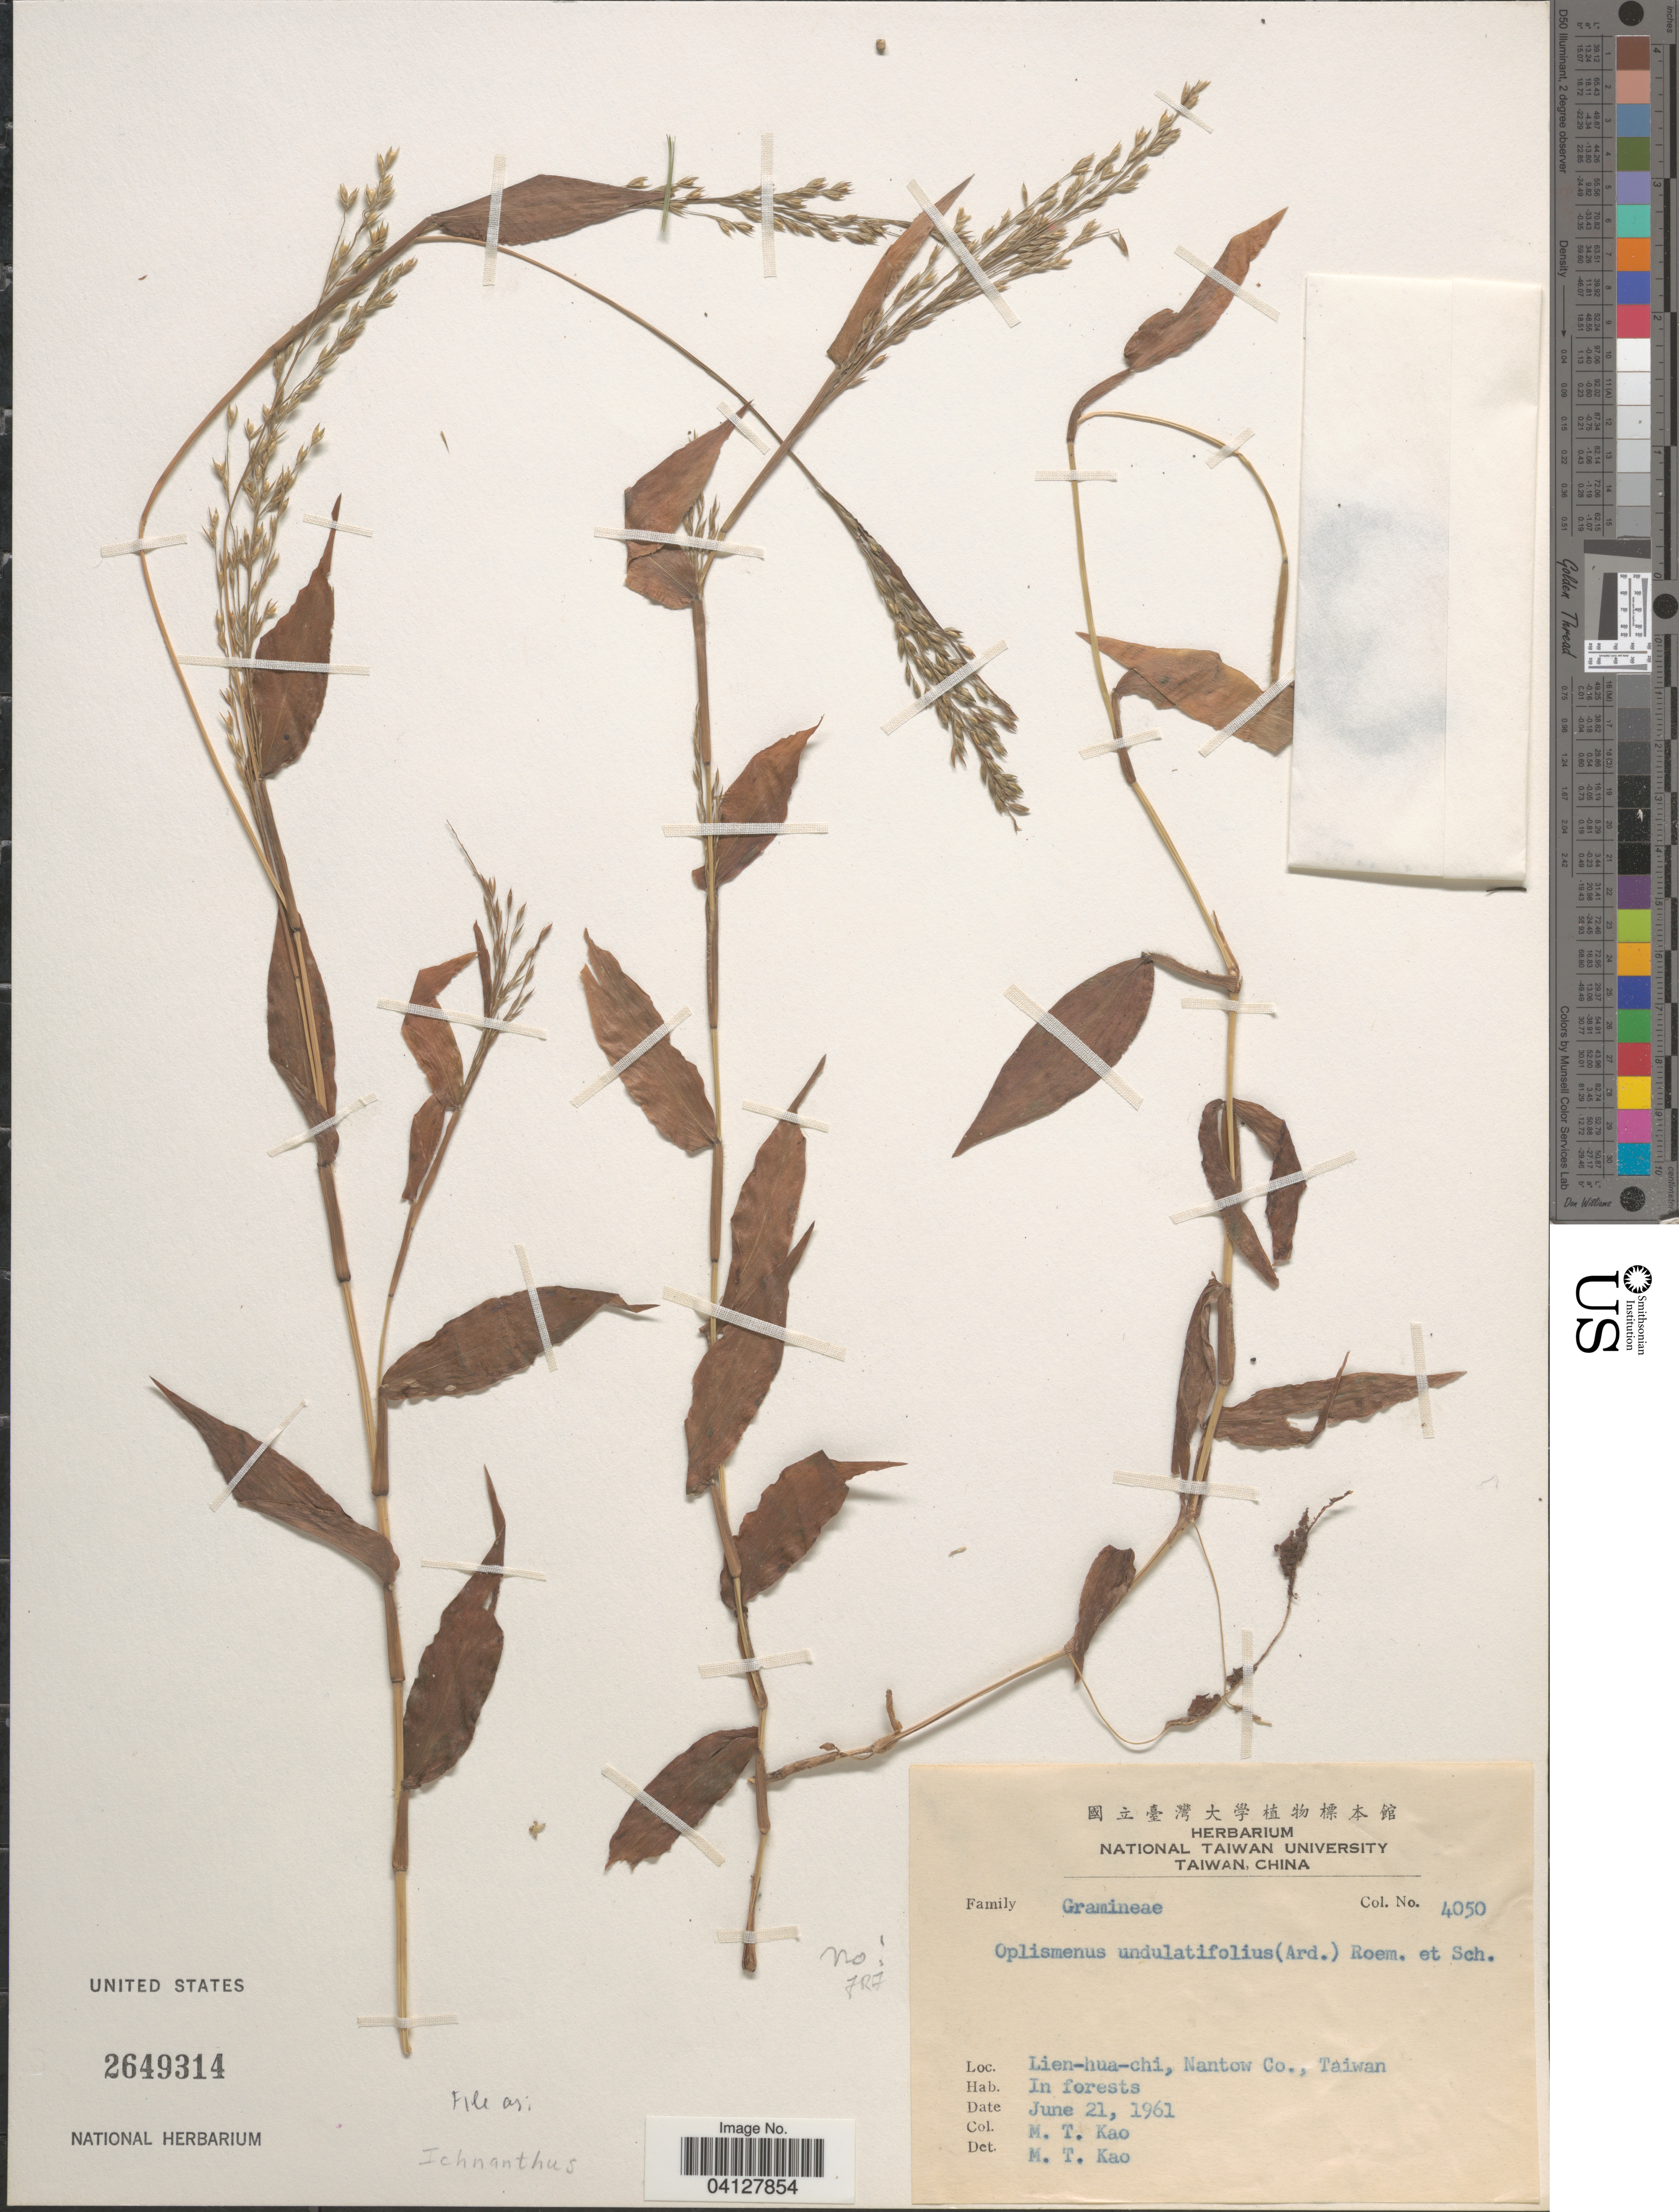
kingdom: Plantae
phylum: Tracheophyta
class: Liliopsida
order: Poales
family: Poaceae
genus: Oplismenus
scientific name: Oplismenus undulatifolius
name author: (Ard.) P. Beauv.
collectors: M. T. Kao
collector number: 4050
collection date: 1961-06-21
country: Taiwan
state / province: Nantou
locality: Lien-hua-chi, Nantow Co.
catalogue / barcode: US 2649314